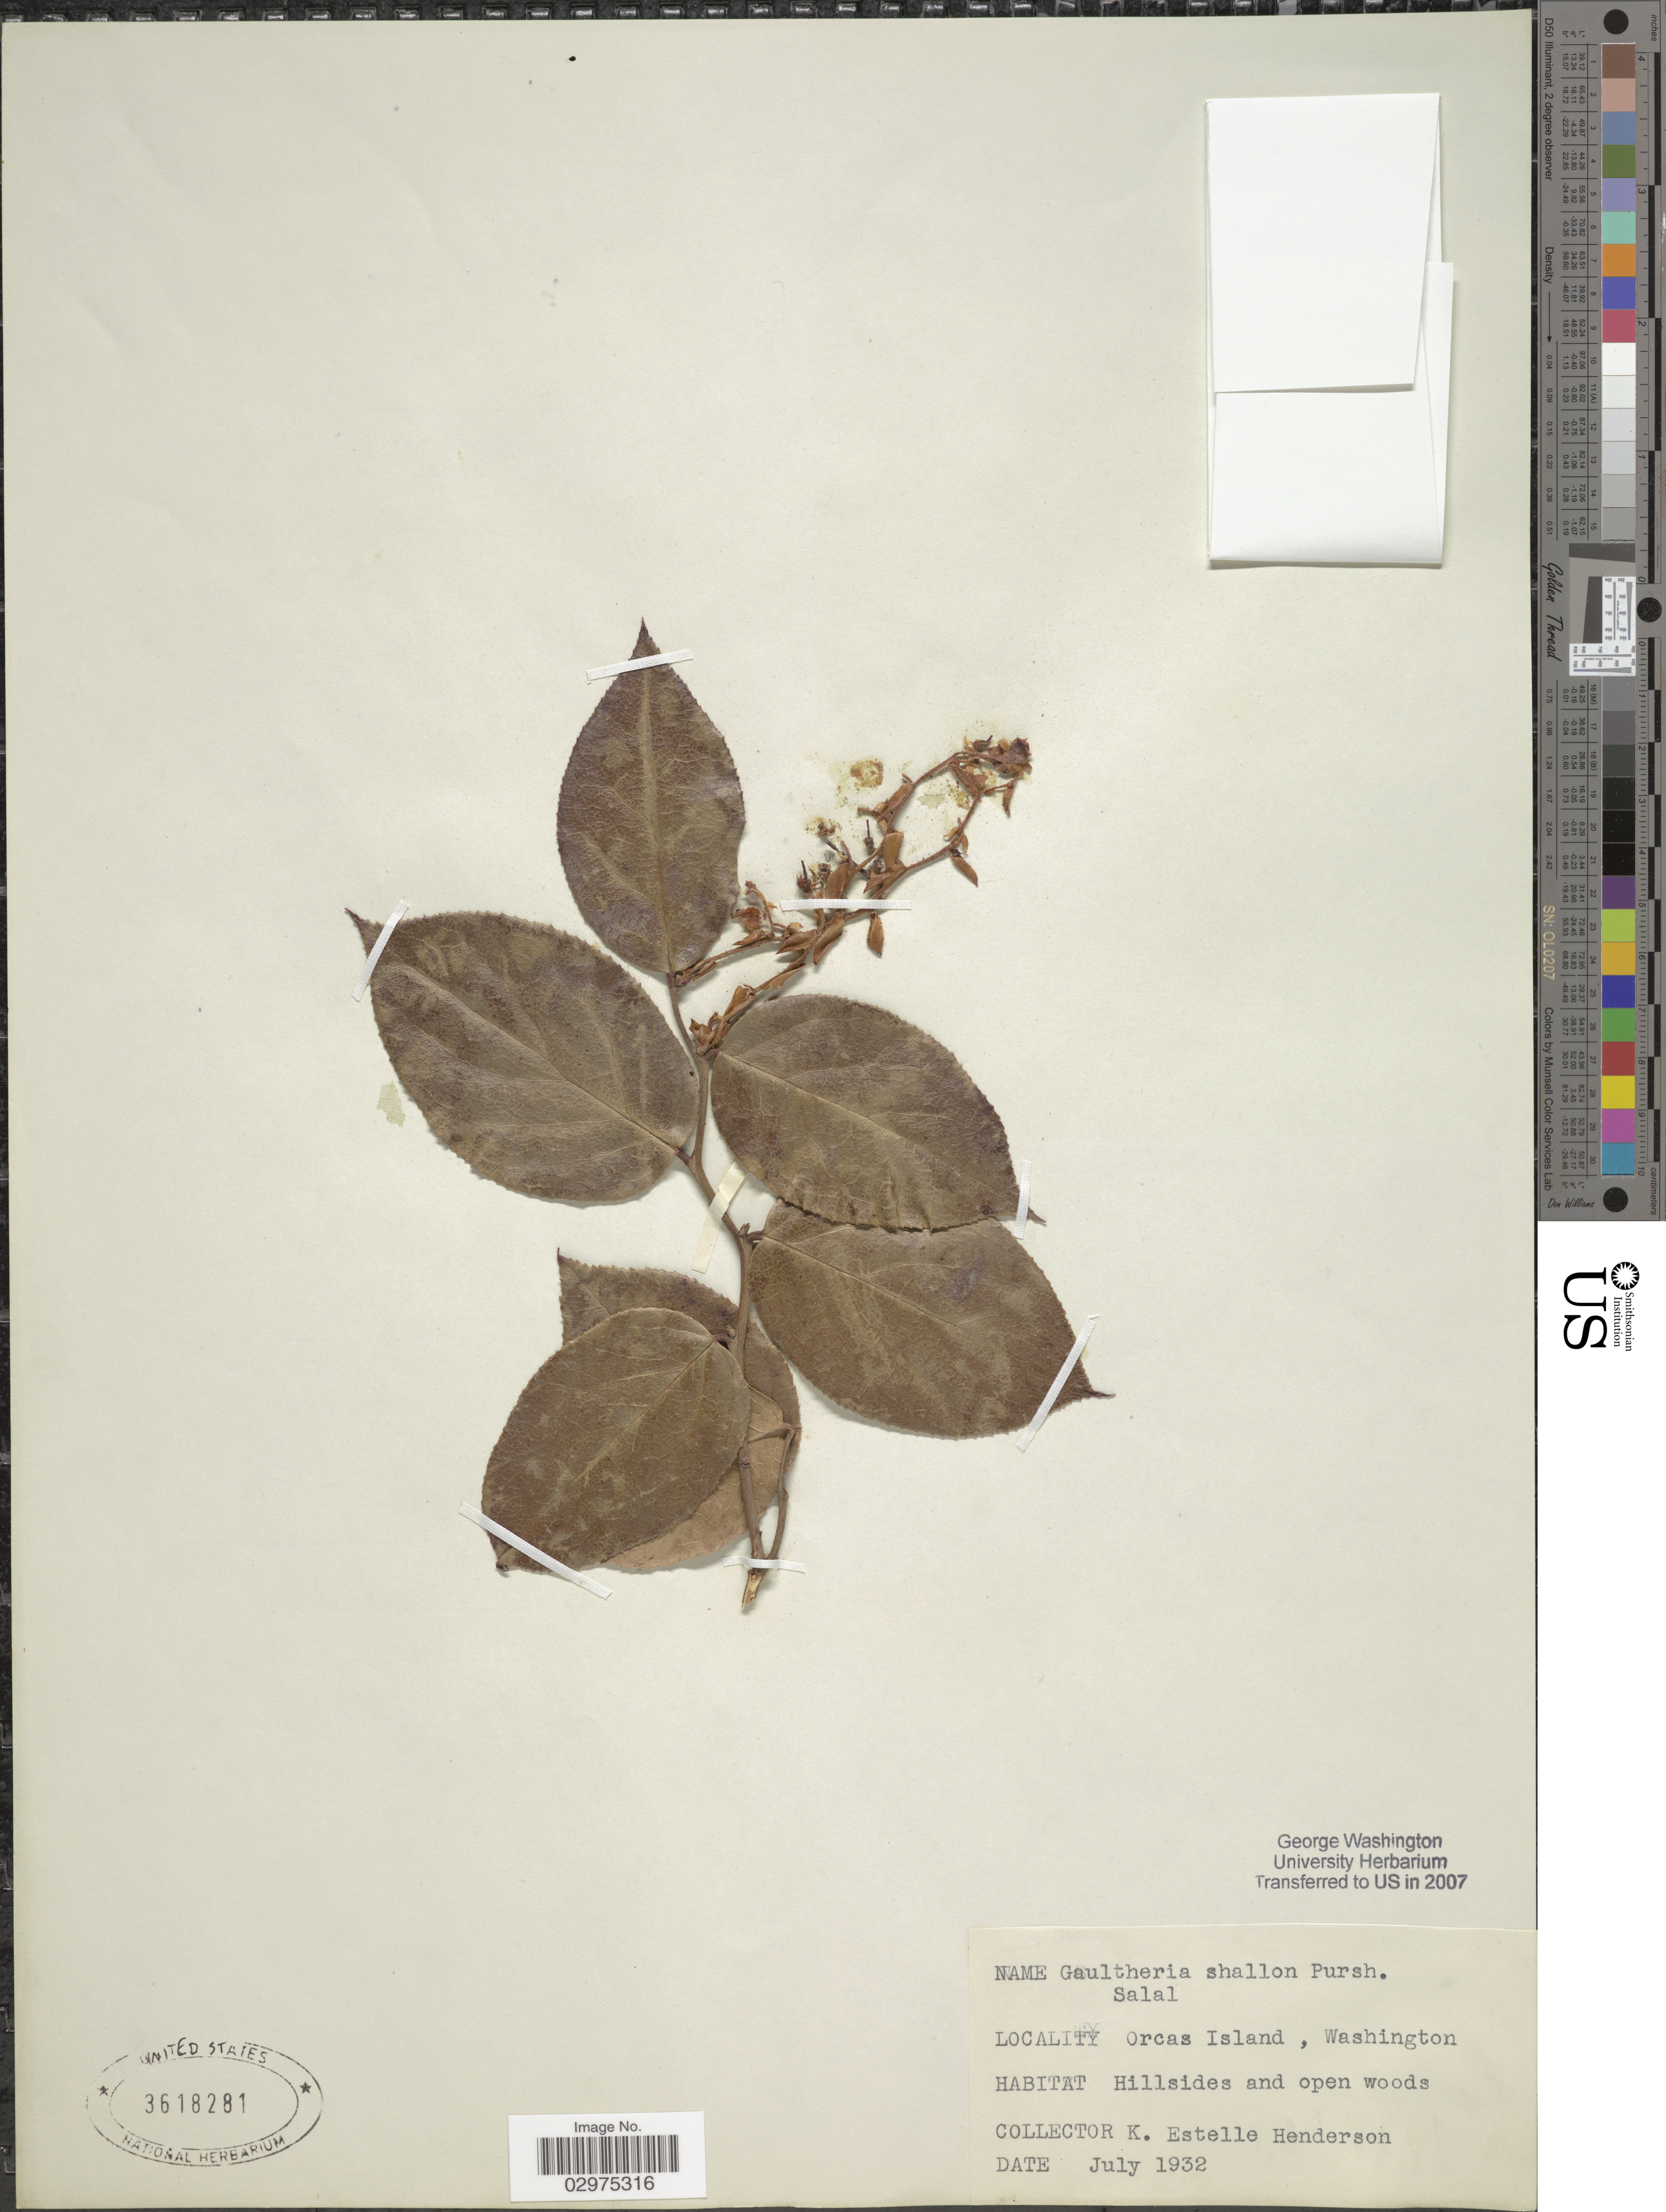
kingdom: Plantae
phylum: Tracheophyta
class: Magnoliopsida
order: Ericales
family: Ericaceae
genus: Gaultheria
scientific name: Gaultheria shallon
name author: Pursh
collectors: K. Henderson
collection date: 1932-07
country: United States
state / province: Washington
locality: Orcas Island.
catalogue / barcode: US 3618281